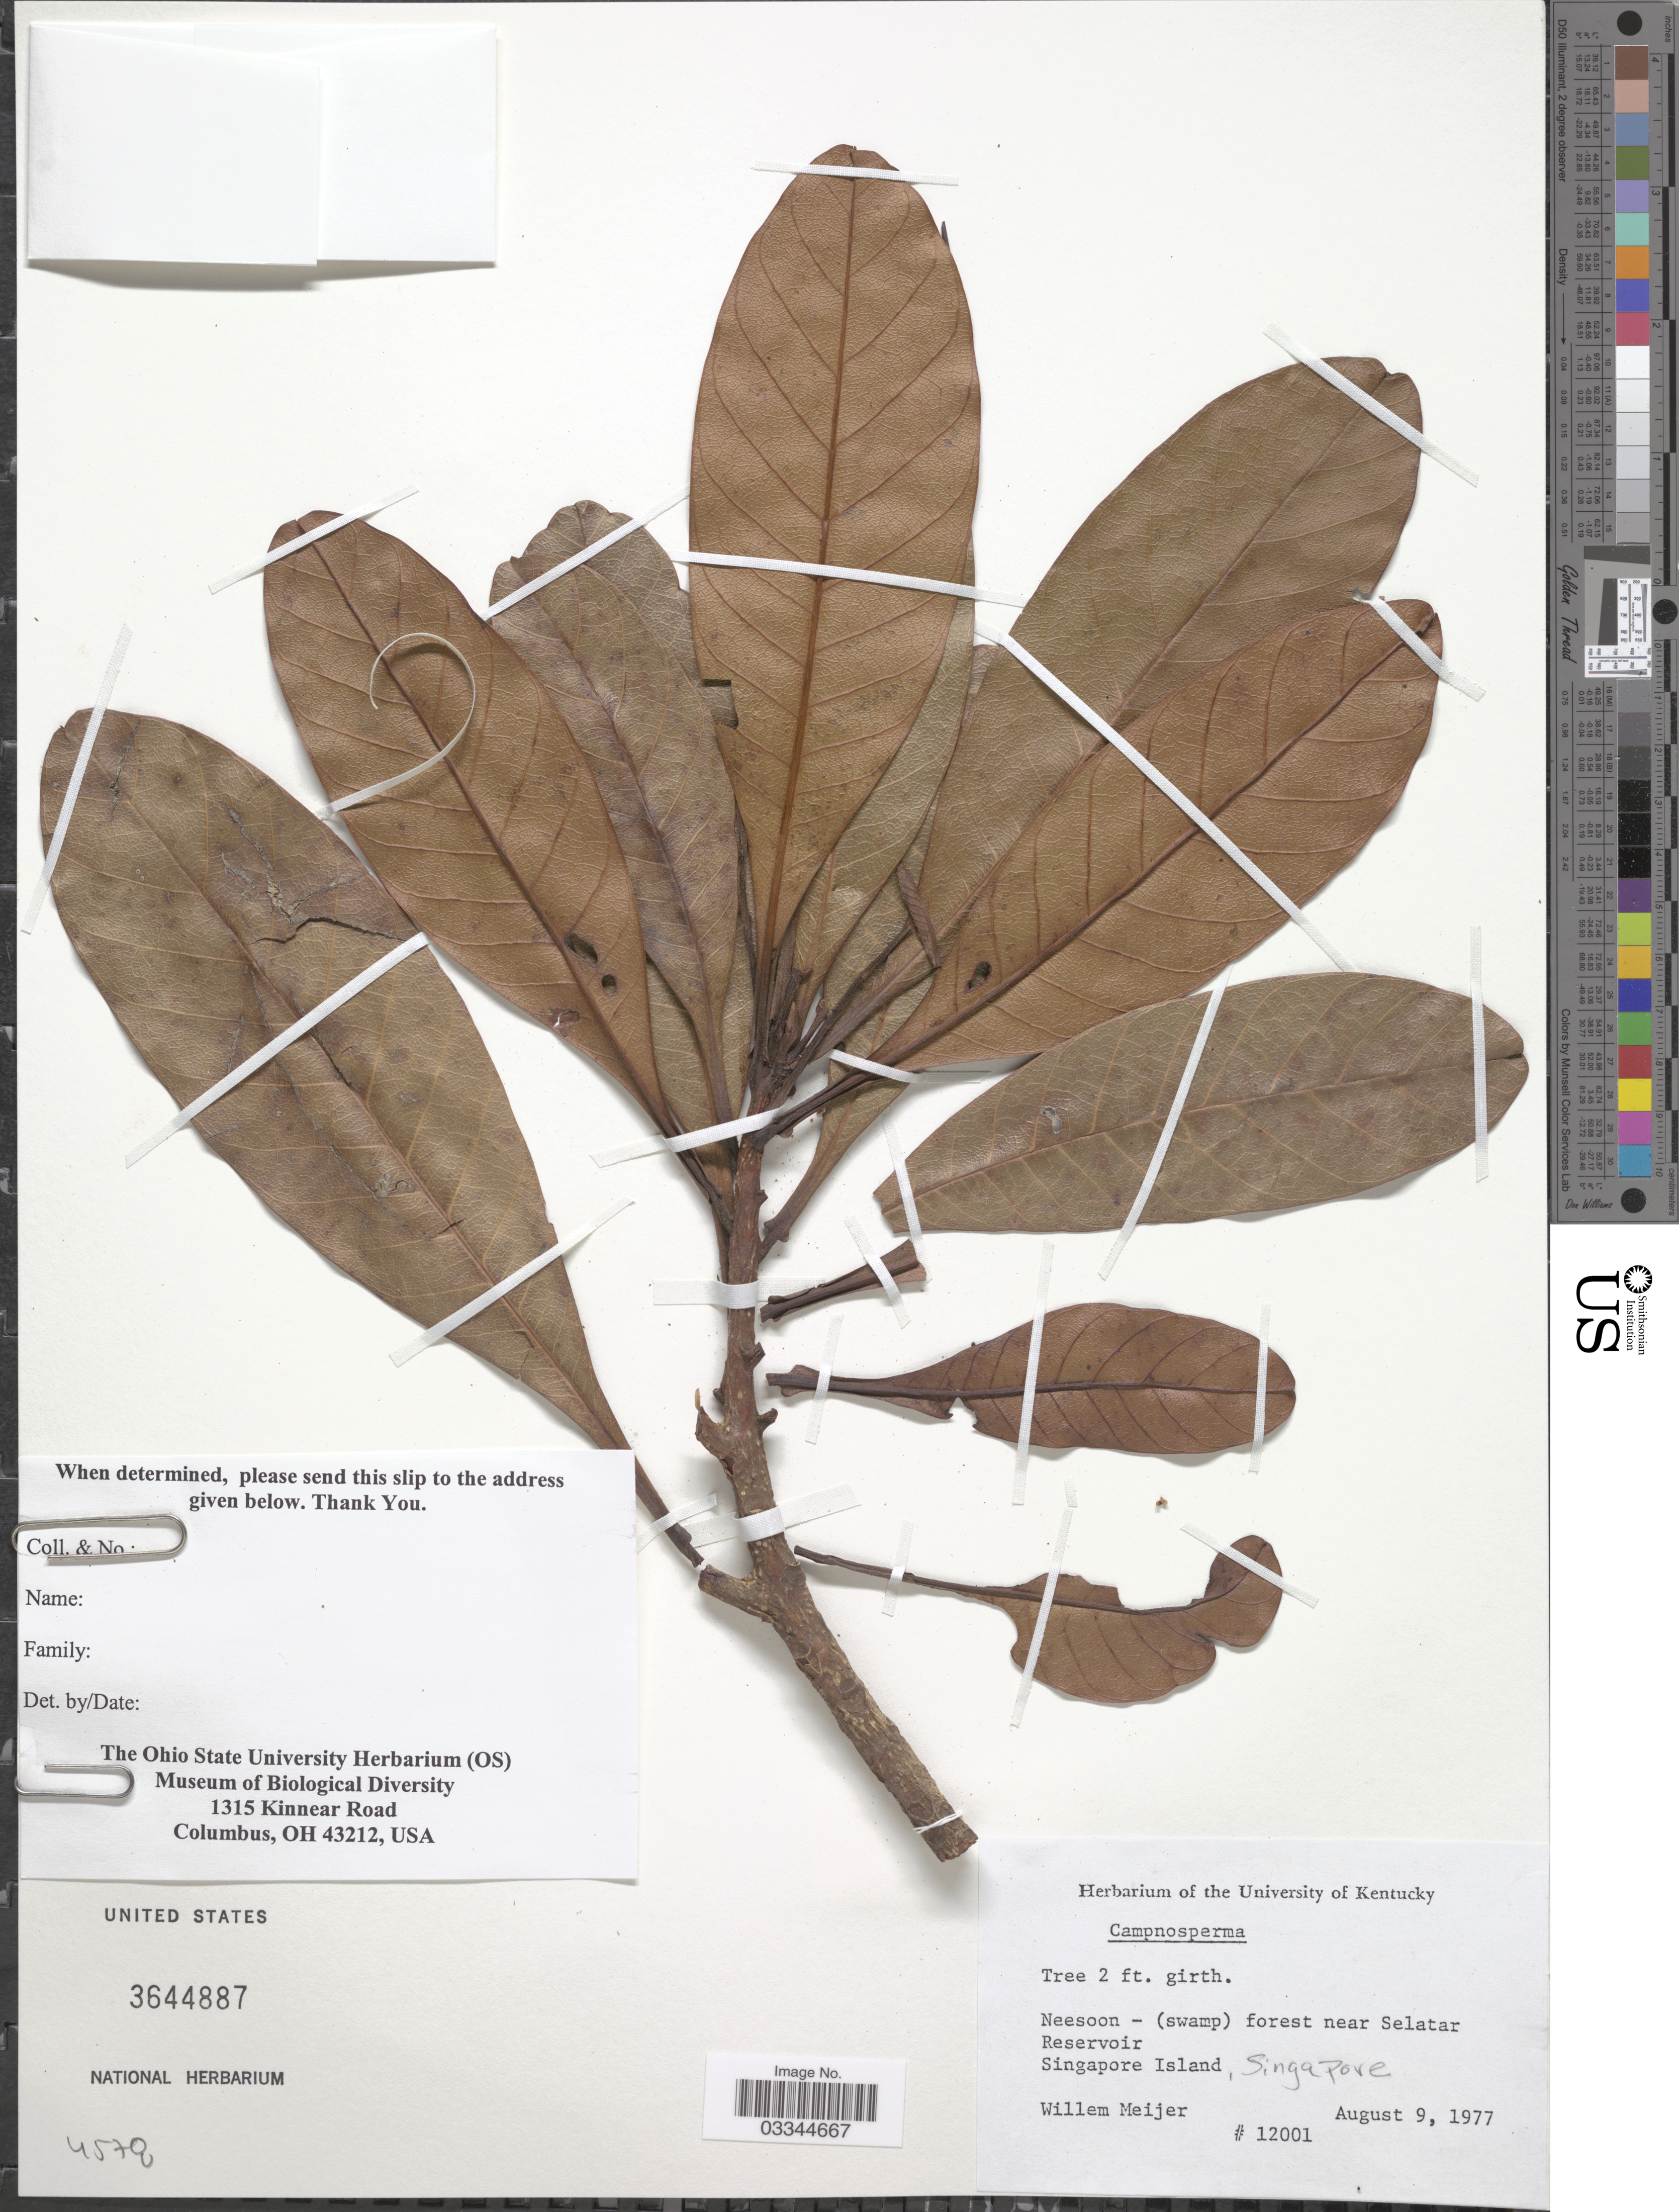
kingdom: Plantae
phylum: Tracheophyta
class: Magnoliopsida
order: Sapindales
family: Anacardiaceae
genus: Campnosperma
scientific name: Campnosperma sp.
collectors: W. Meijer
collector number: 12001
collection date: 1977-08-09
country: Singapore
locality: Neesoon - (swamp) forest near Selatar Reservoir, Singapore Island.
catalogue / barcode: US 3644887